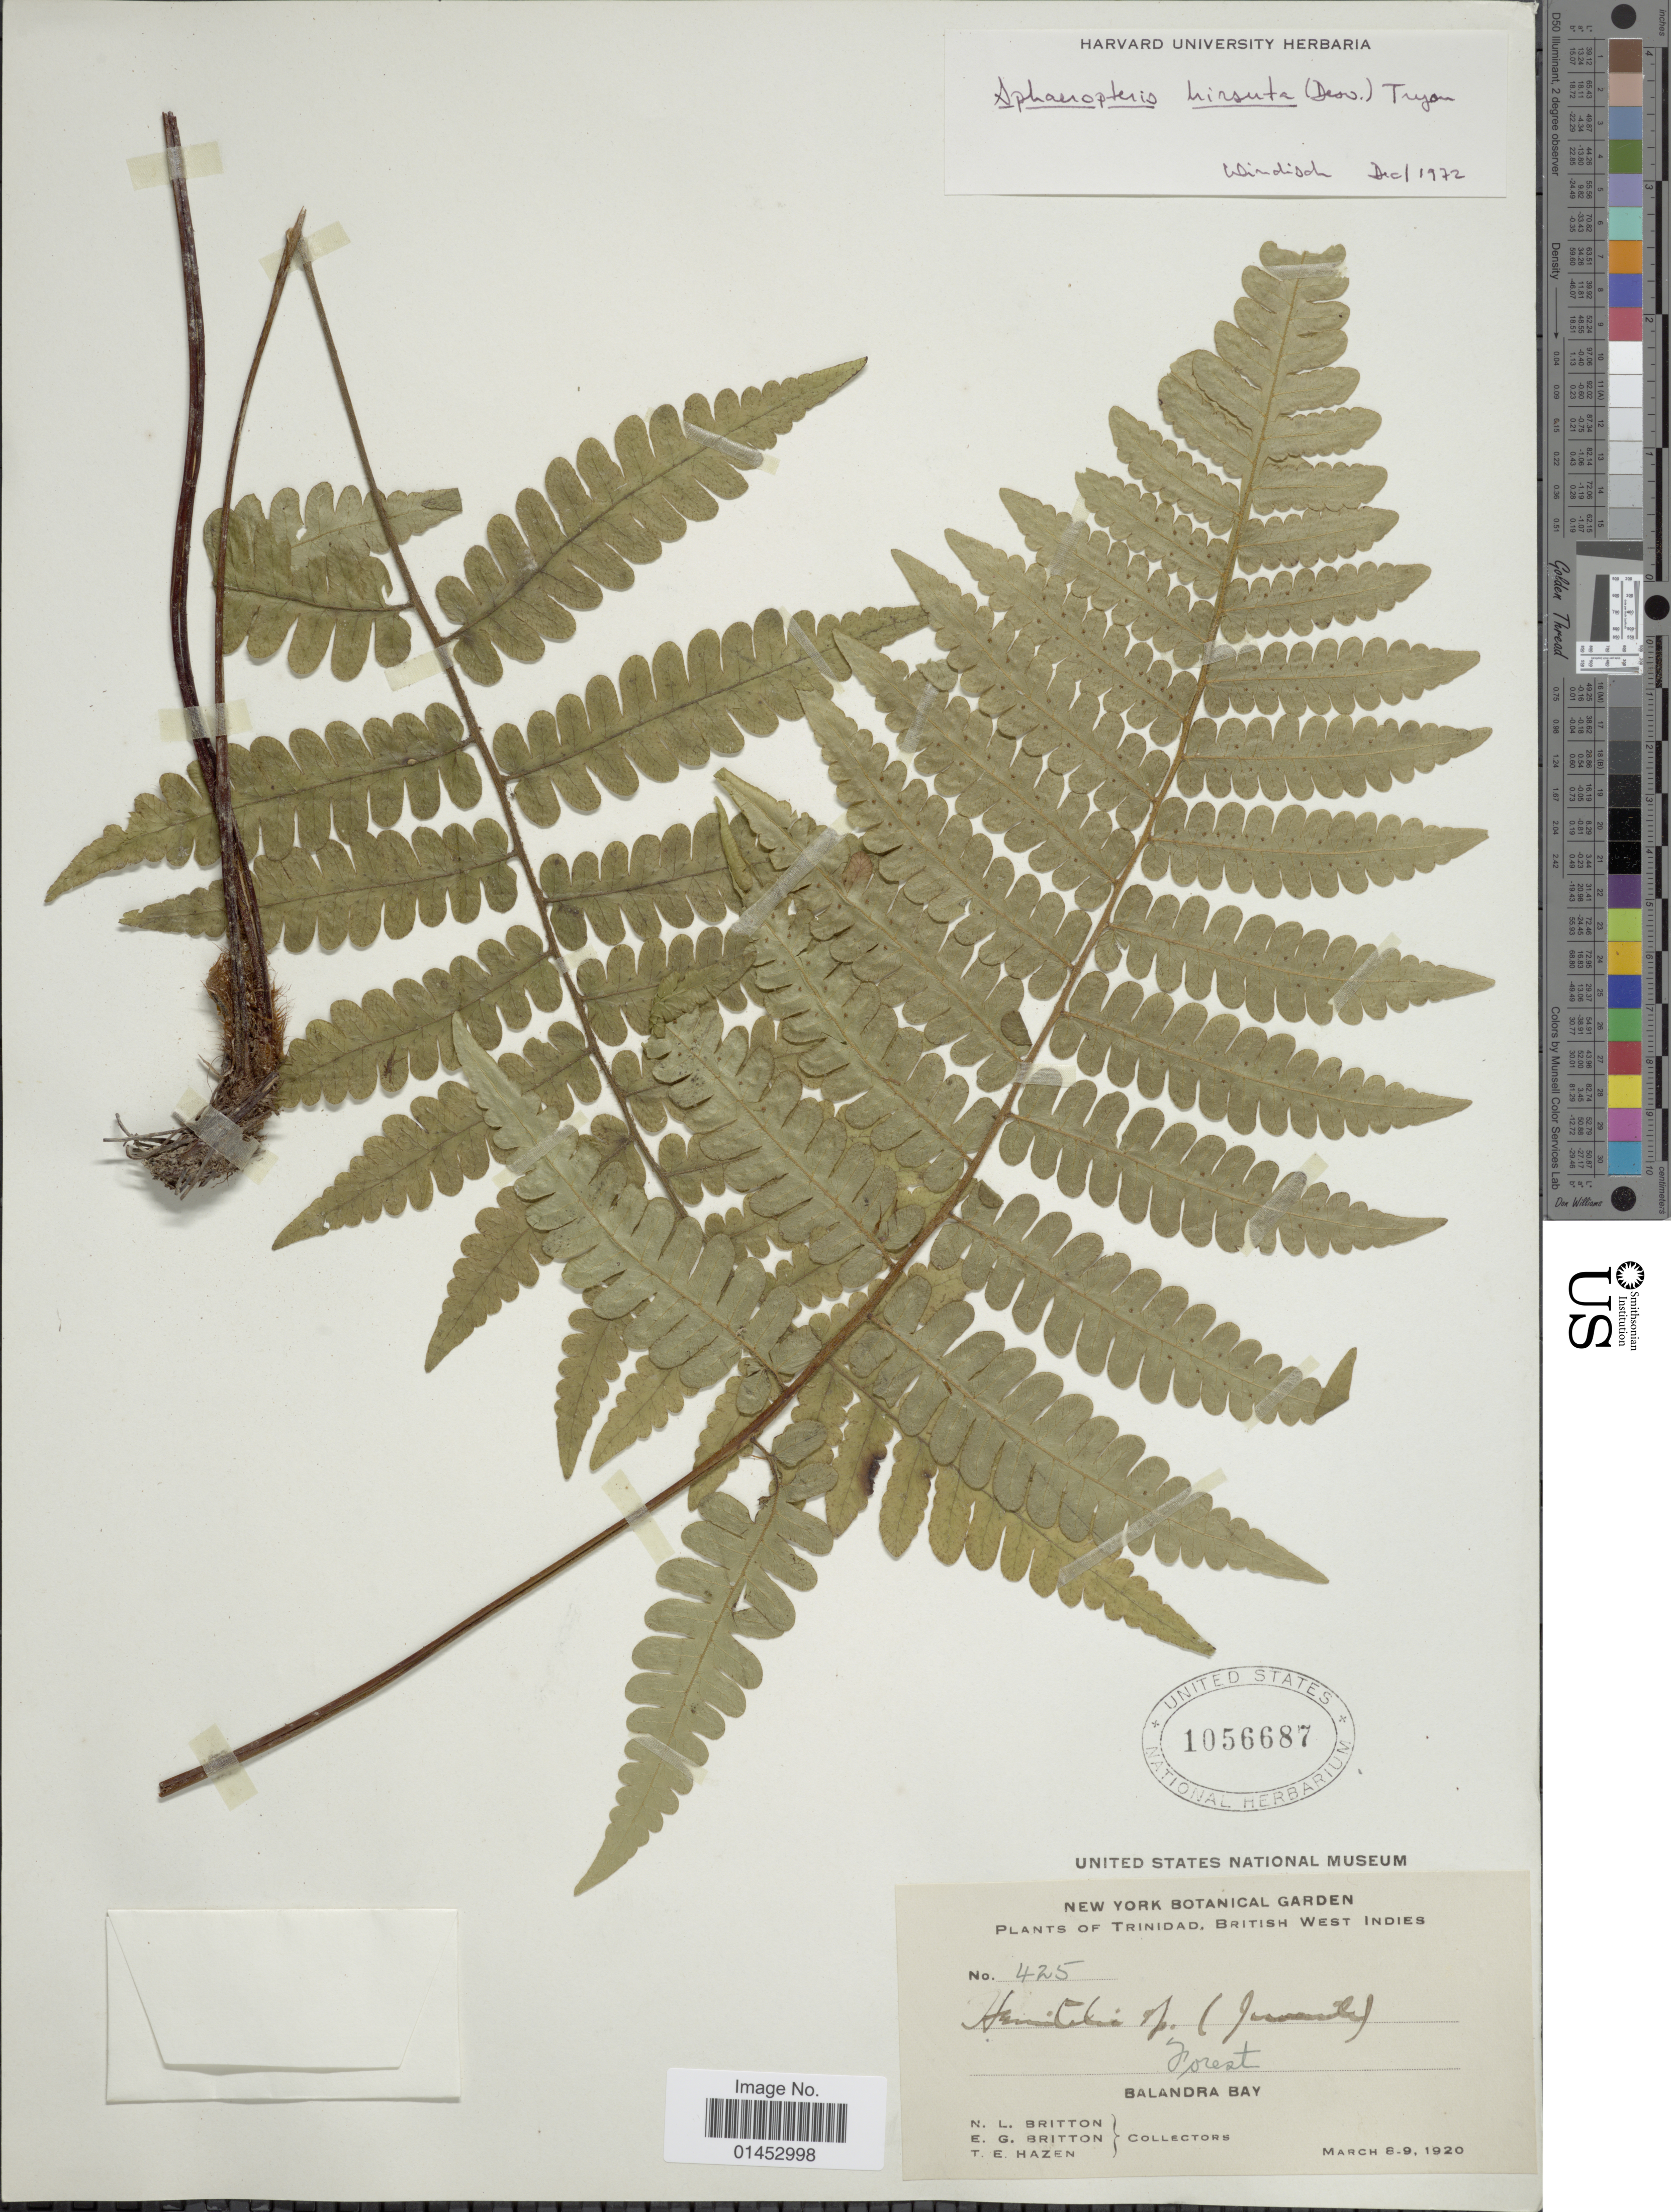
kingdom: Plantae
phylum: Tracheophyta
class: Polypodiopsida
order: Cyatheales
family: Cyatheaceae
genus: Cyathea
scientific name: Cyathea surinamensis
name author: (Miq.) Domin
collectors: N. Britton, E. G. Britton & T. E. Hazen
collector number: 425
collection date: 1920-03-08/1920-03-09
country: Trinidad and Tobago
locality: Trinidad, British West Indies, Balandra Bay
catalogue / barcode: US 1056687